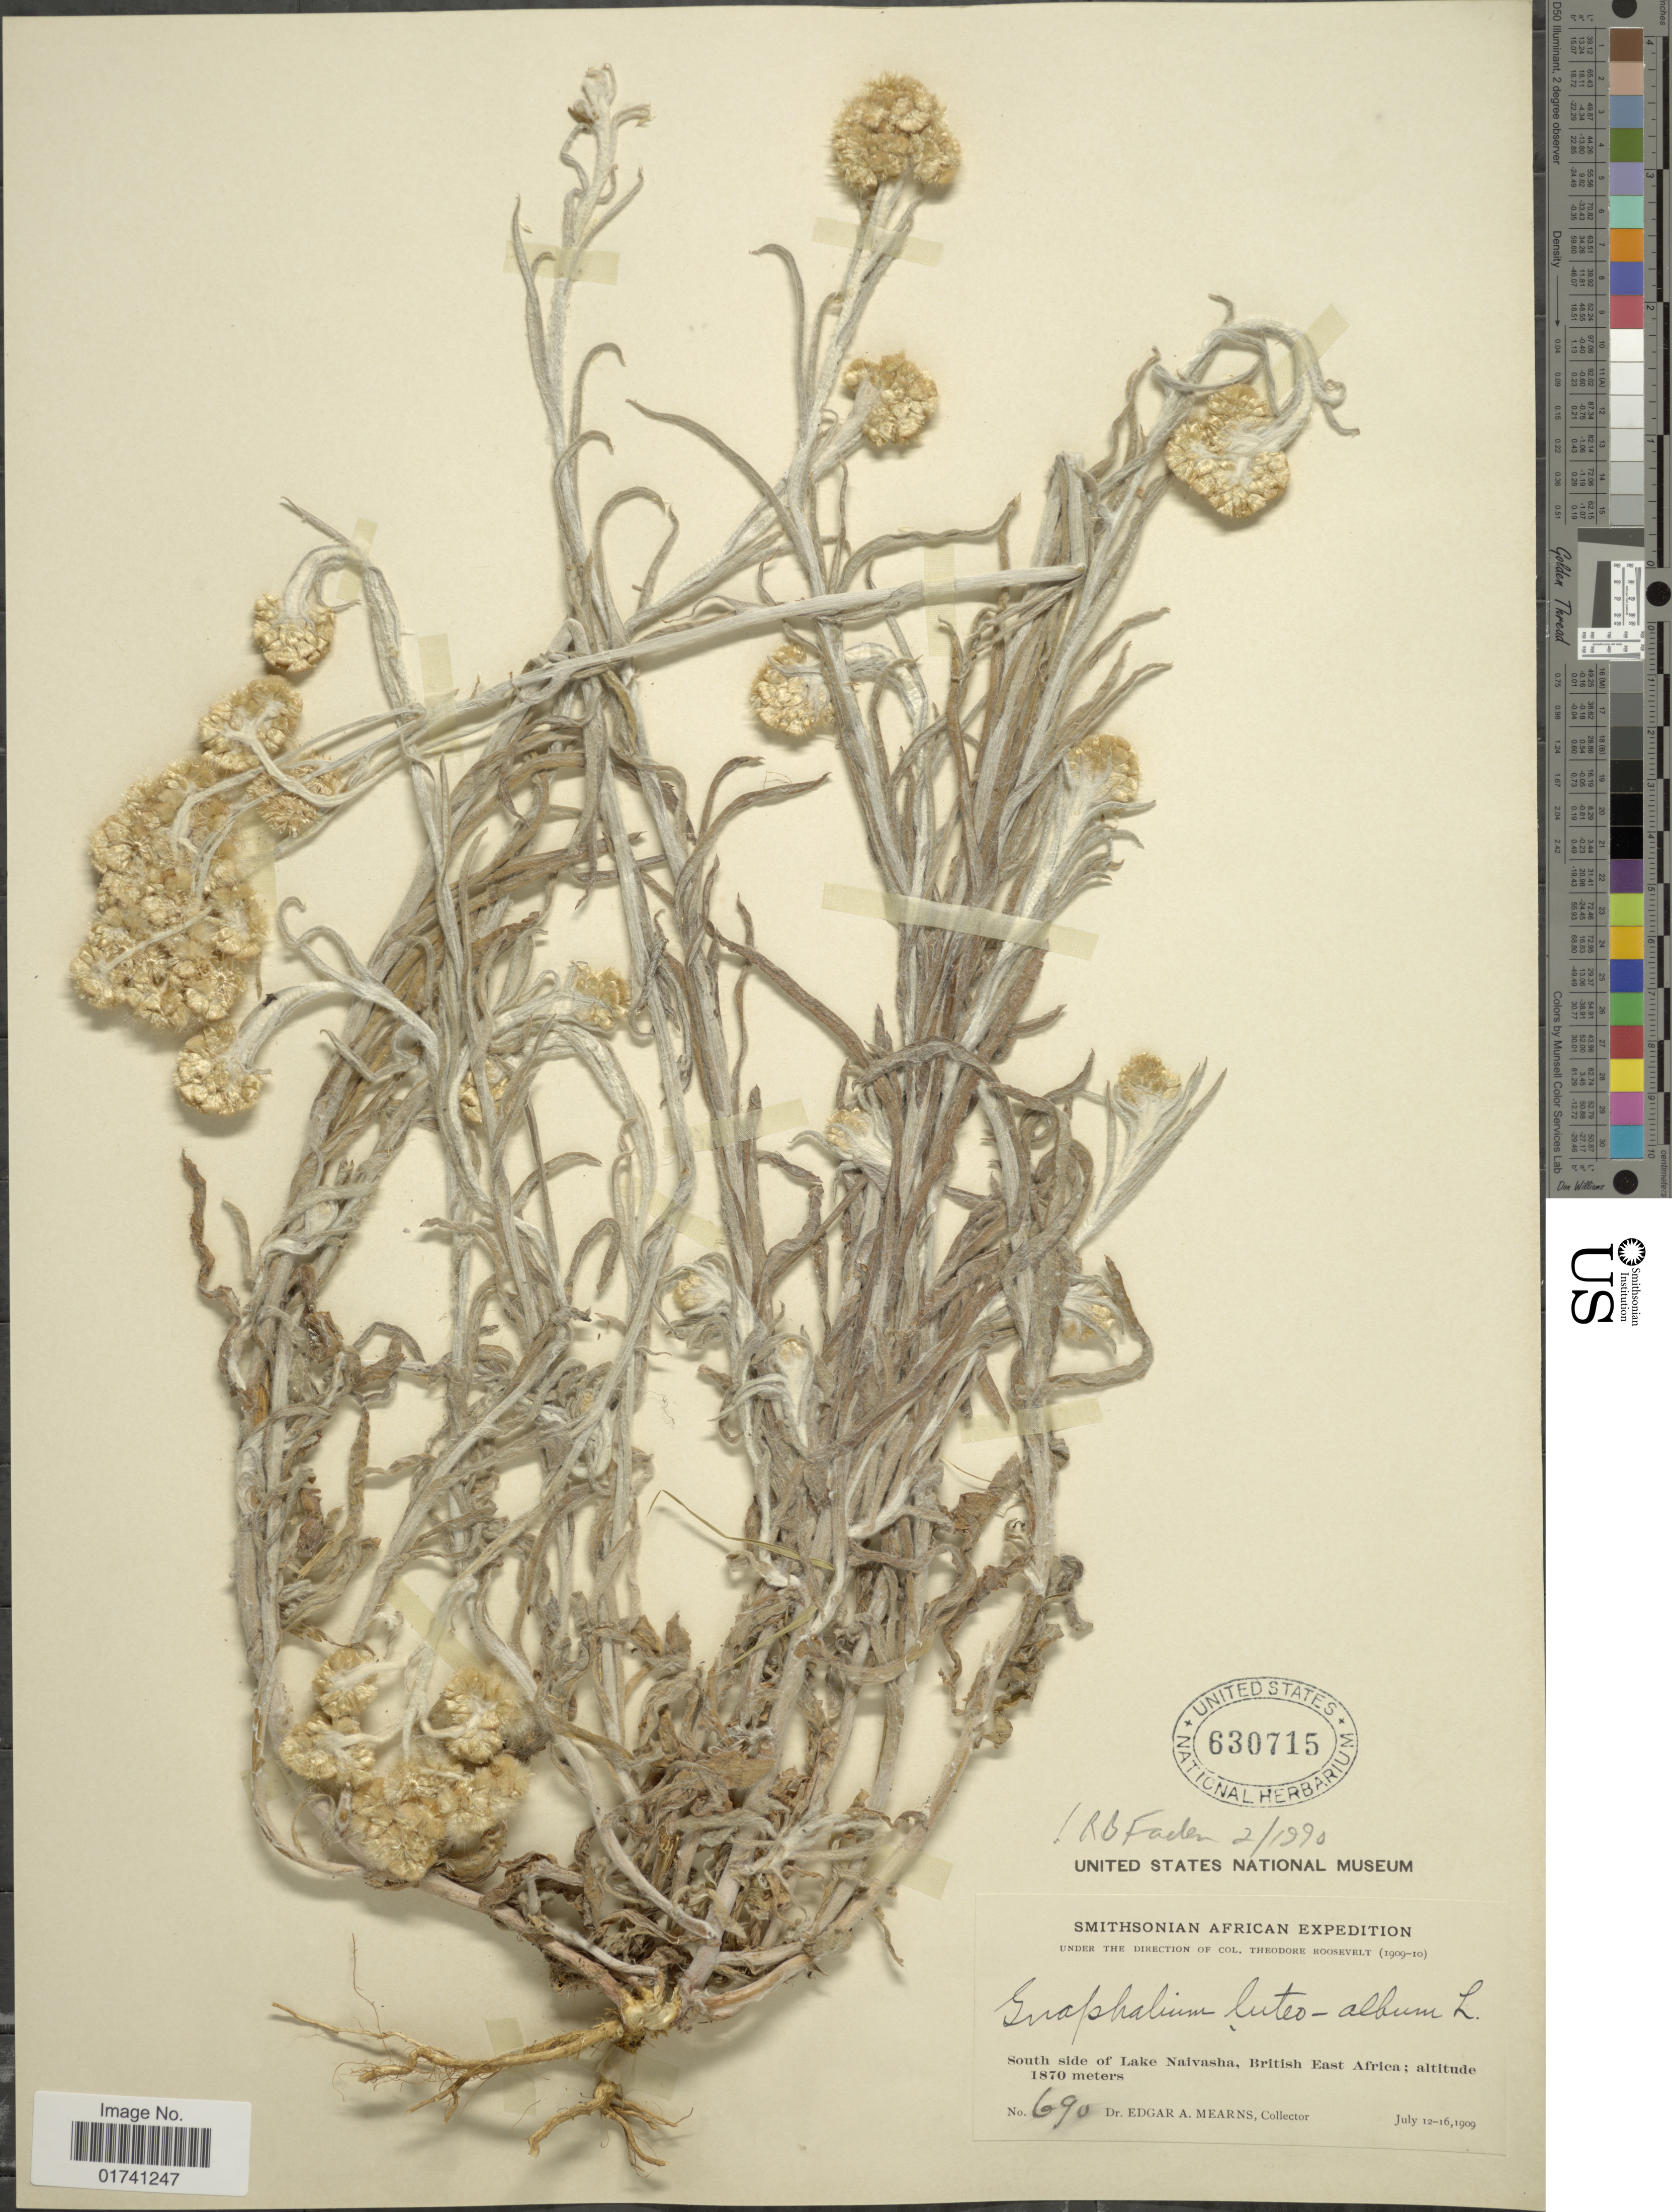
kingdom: Plantae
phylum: Tracheophyta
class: Magnoliopsida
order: Asterales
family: Asteraceae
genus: Laphangium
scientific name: Laphangium luteoalbum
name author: (L.) Tzvelev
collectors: E. A. Mearns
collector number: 690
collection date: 1909-07-12/1909-07-16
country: Kenya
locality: South side of Lake Naivasha, British East Africa.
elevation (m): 1870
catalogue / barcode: US 630715